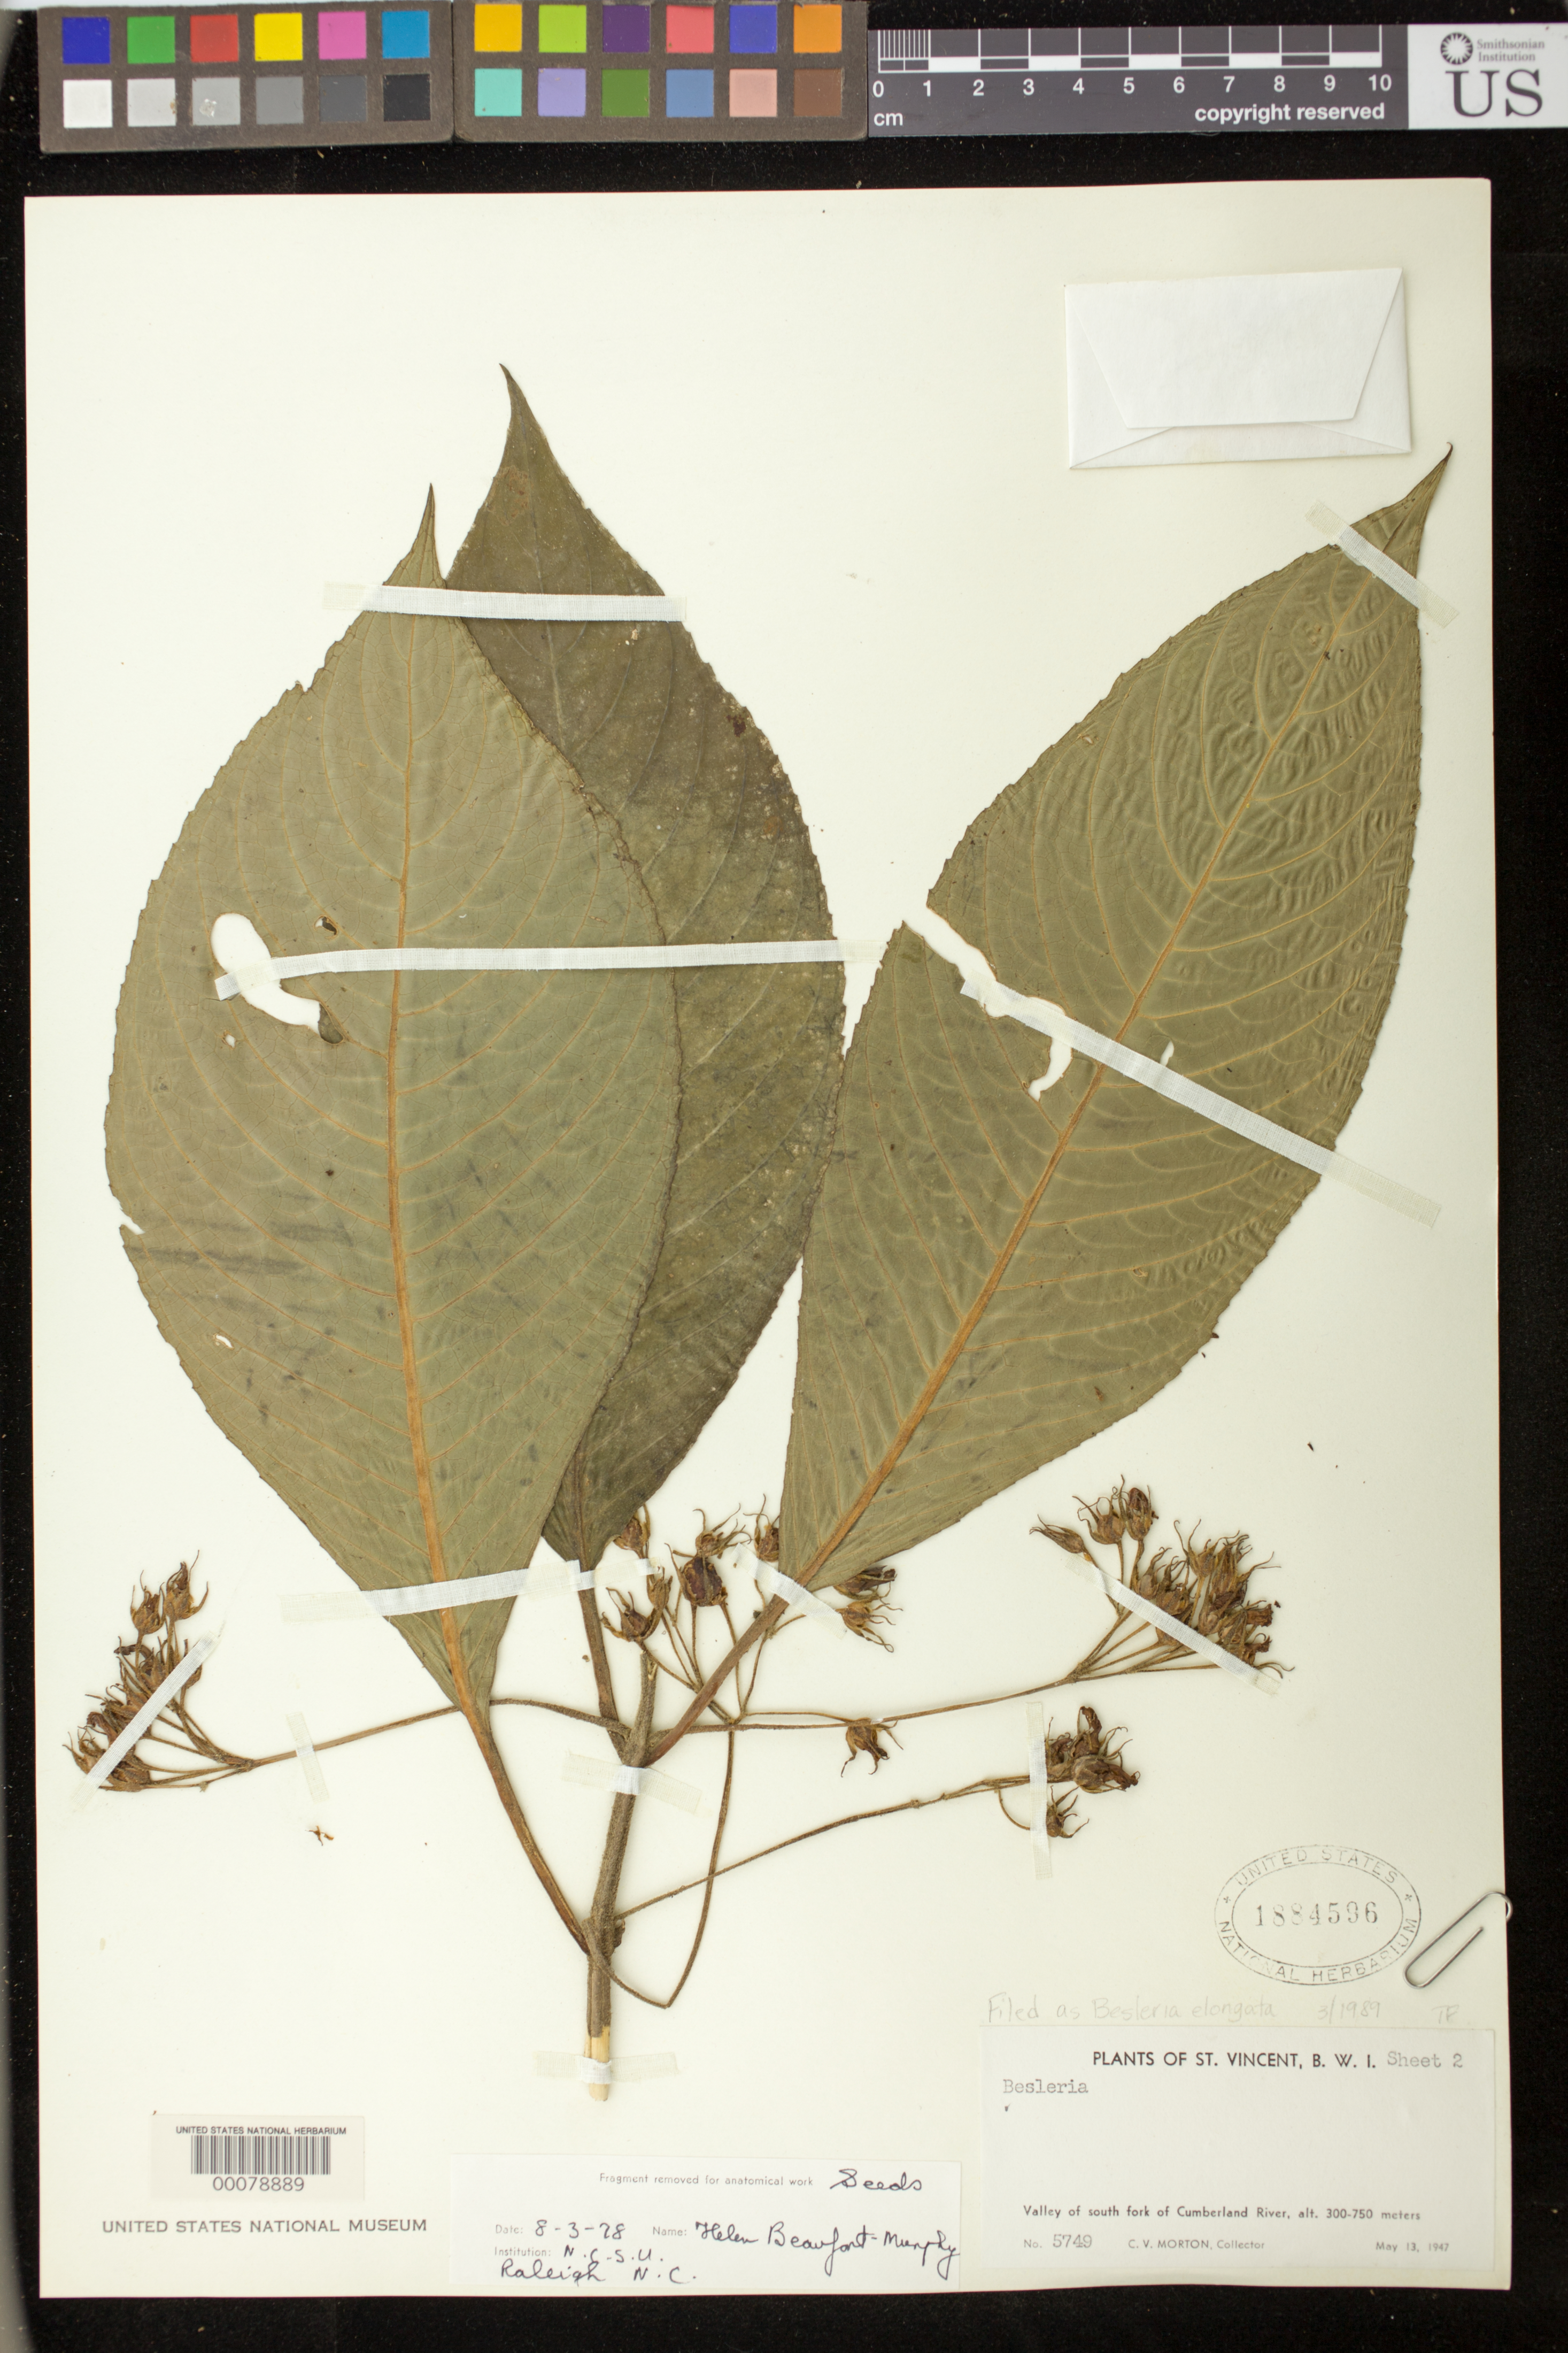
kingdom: Plantae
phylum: Tracheophyta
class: Magnoliopsida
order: Lamiales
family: Gesneriaceae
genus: Besleria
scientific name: Besleria elongata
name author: Urb.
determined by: Clark, J. L., (SEL), The Marie Selby Botanical Garden (UNITED STATES)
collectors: C. V. Morton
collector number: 5749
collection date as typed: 13 May 1947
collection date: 1947-05-13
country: St. Vincent - Grenadines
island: St. Vincent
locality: Valley of south fork of Cumberland River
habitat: Dry hillside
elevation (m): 300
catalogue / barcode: US 1884596